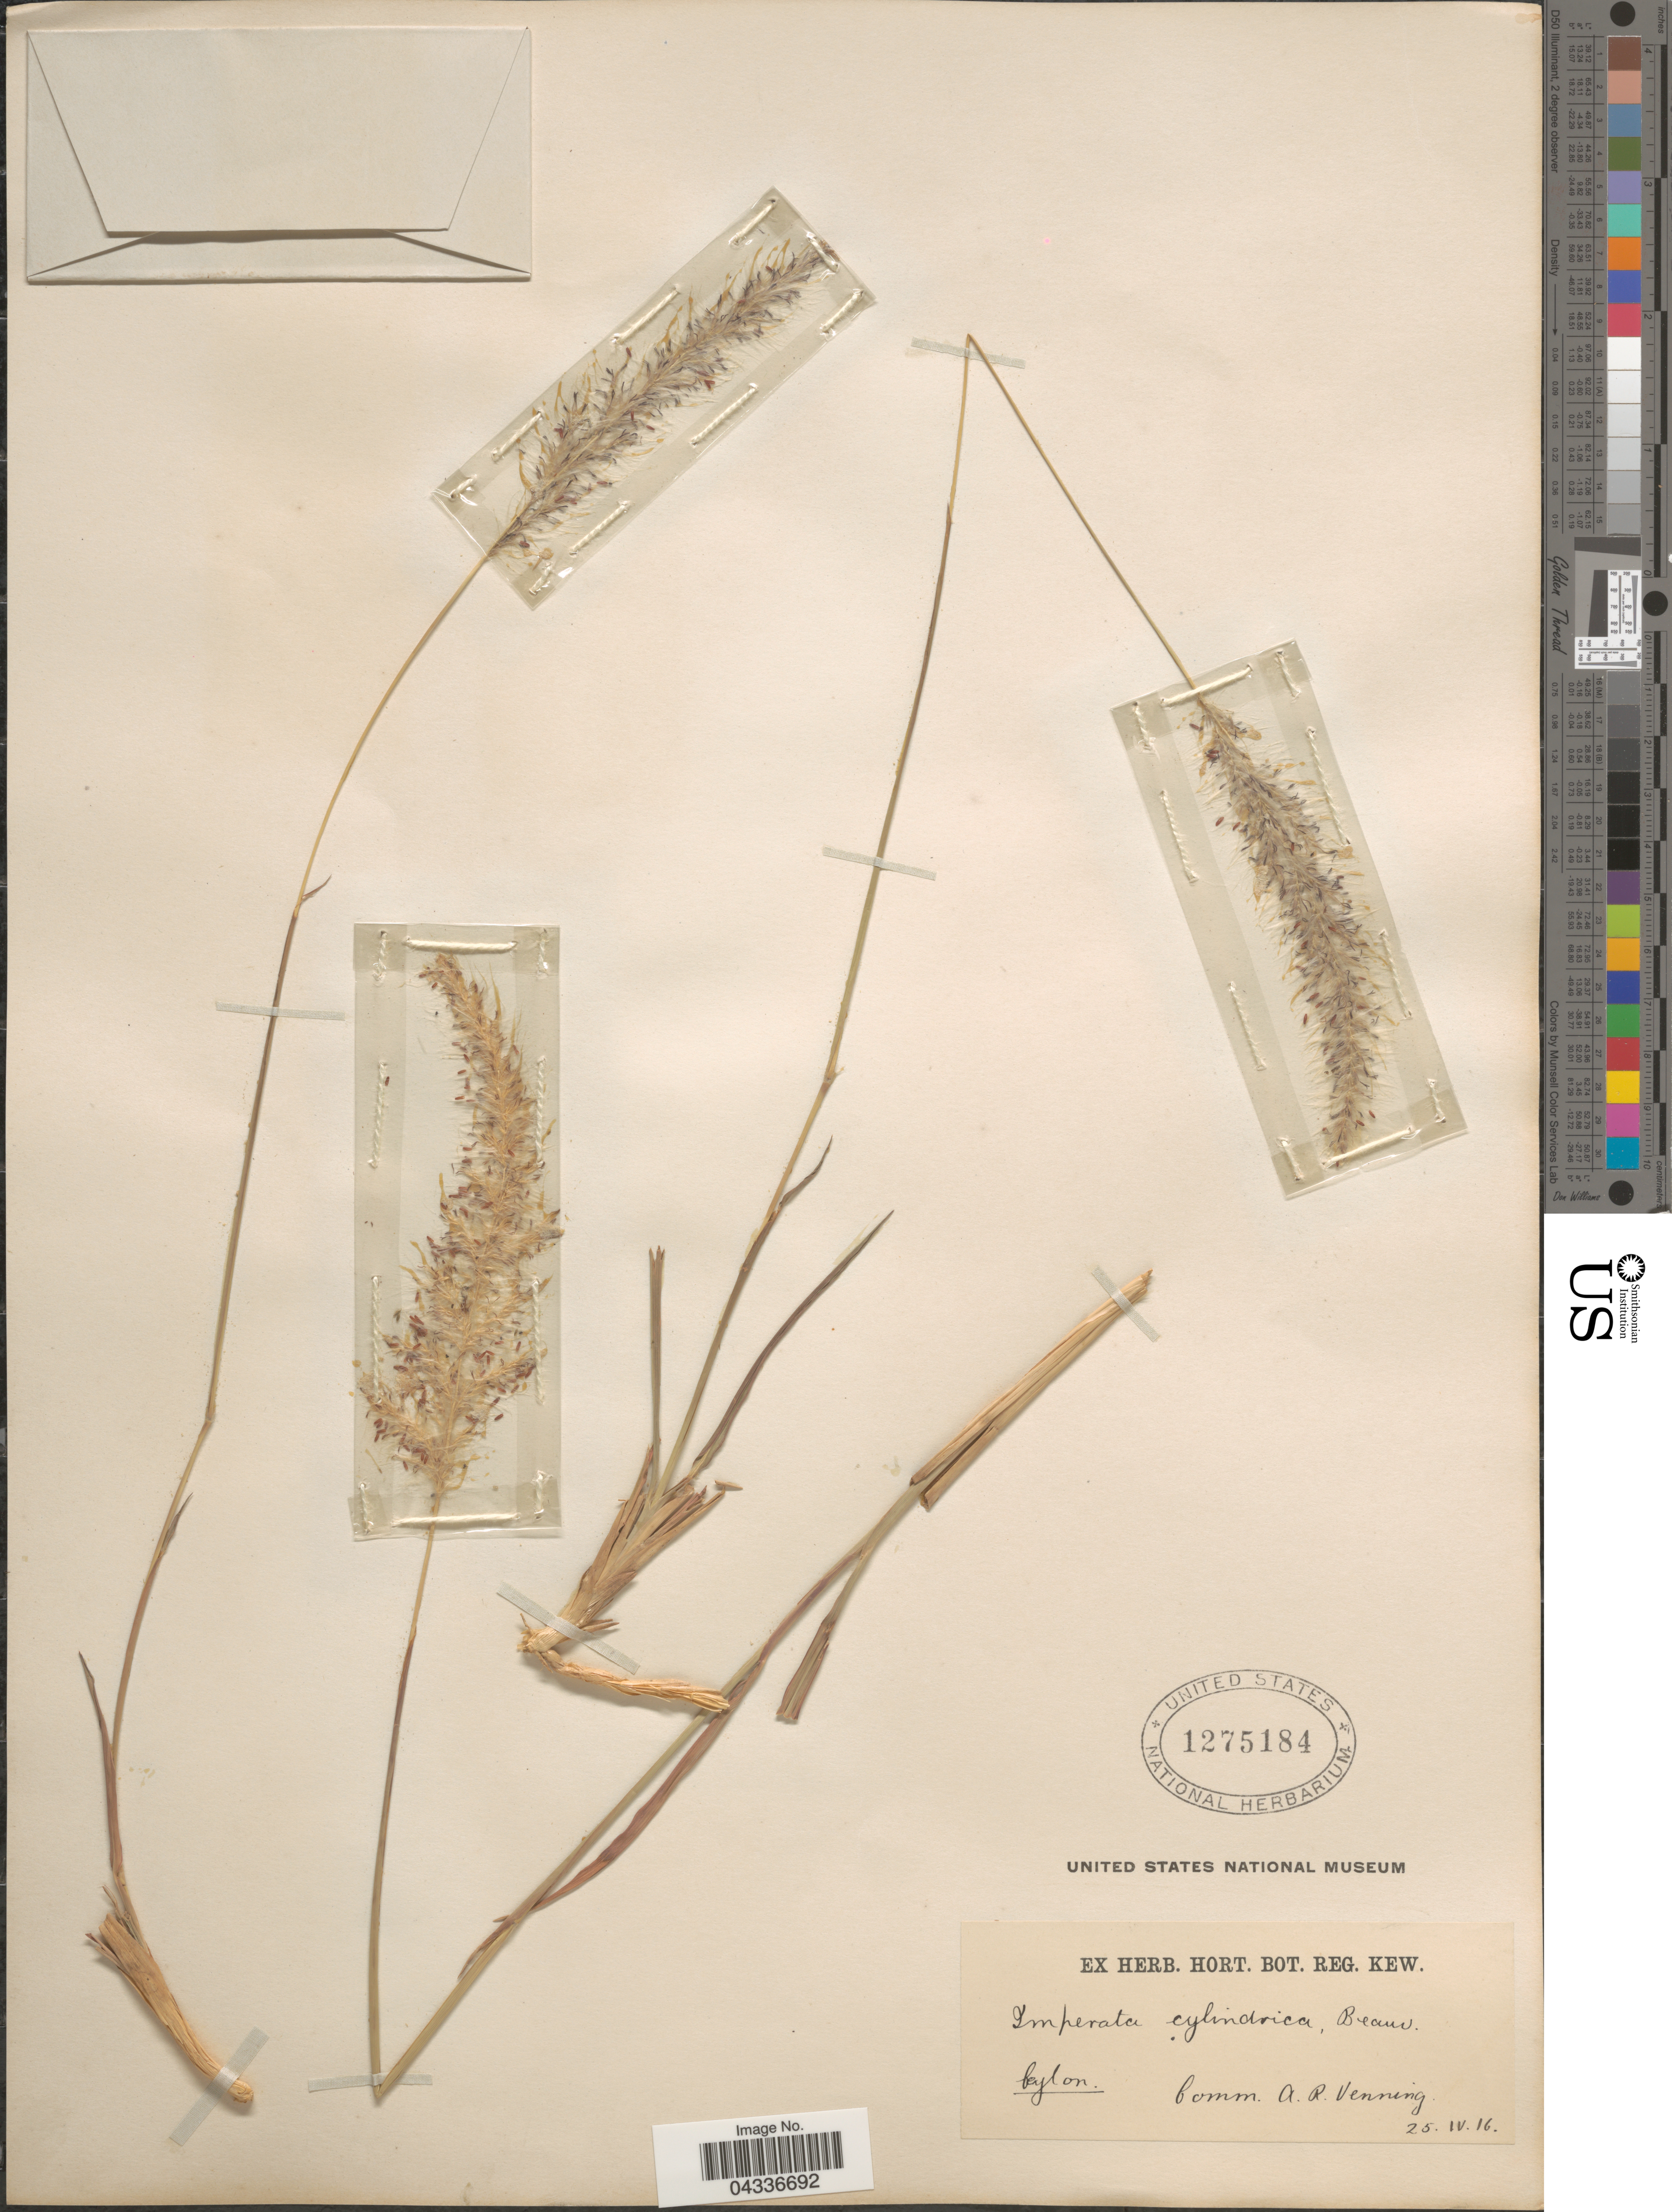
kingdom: Plantae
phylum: Tracheophyta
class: Liliopsida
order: Poales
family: Poaceae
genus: Imperata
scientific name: Imperata cylindrica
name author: (L.) P. Beauv.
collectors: Ex herb. Hort. Bot. Reg. Kew.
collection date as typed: Transcribed d/m/y: 25/4/16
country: Sri Lanka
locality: Ceylon.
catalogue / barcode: US 1275184